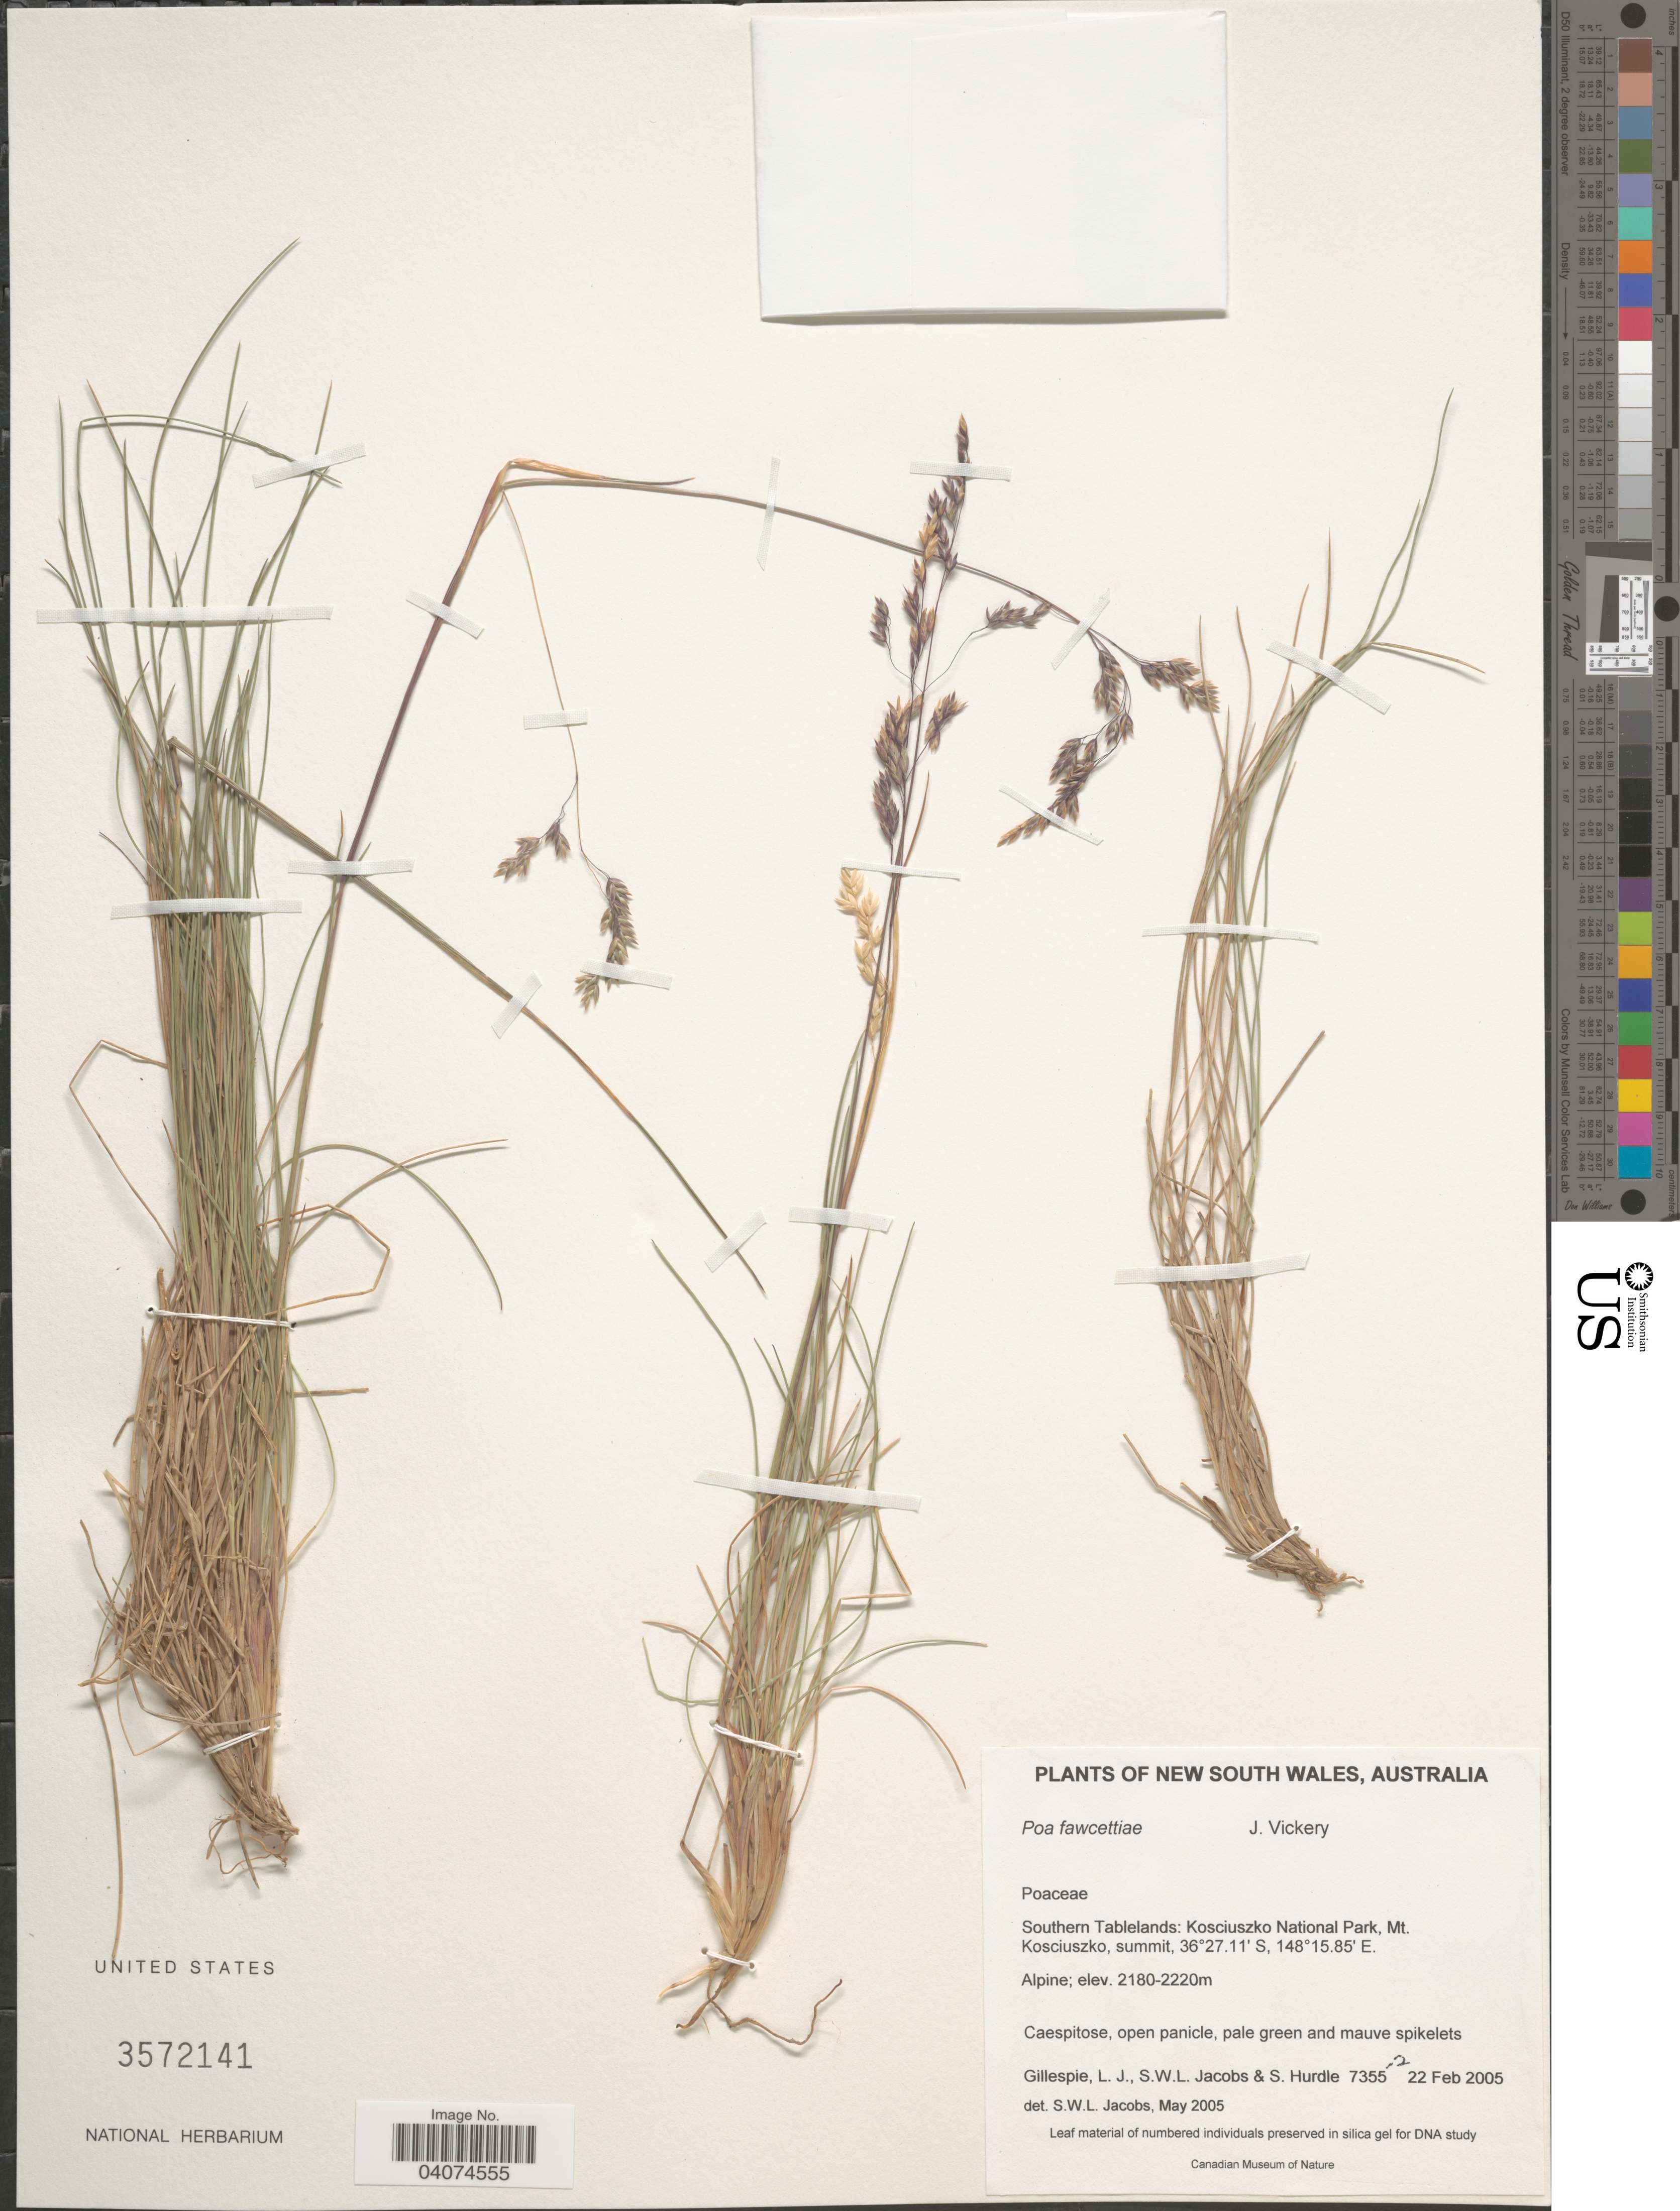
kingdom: Plantae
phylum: Tracheophyta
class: Liliopsida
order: Poales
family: Poaceae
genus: Poa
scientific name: Poa fawcettiae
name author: Vickery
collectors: L. Gillespie, S. W. L. Jacobs & S. Hurdle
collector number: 7355-2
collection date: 2005-02-22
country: Australia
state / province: New South Wales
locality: Southern Tablelands: Kosciuszko National Park, Mt. Kosciuszko, summit.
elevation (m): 2180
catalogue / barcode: US 3572141